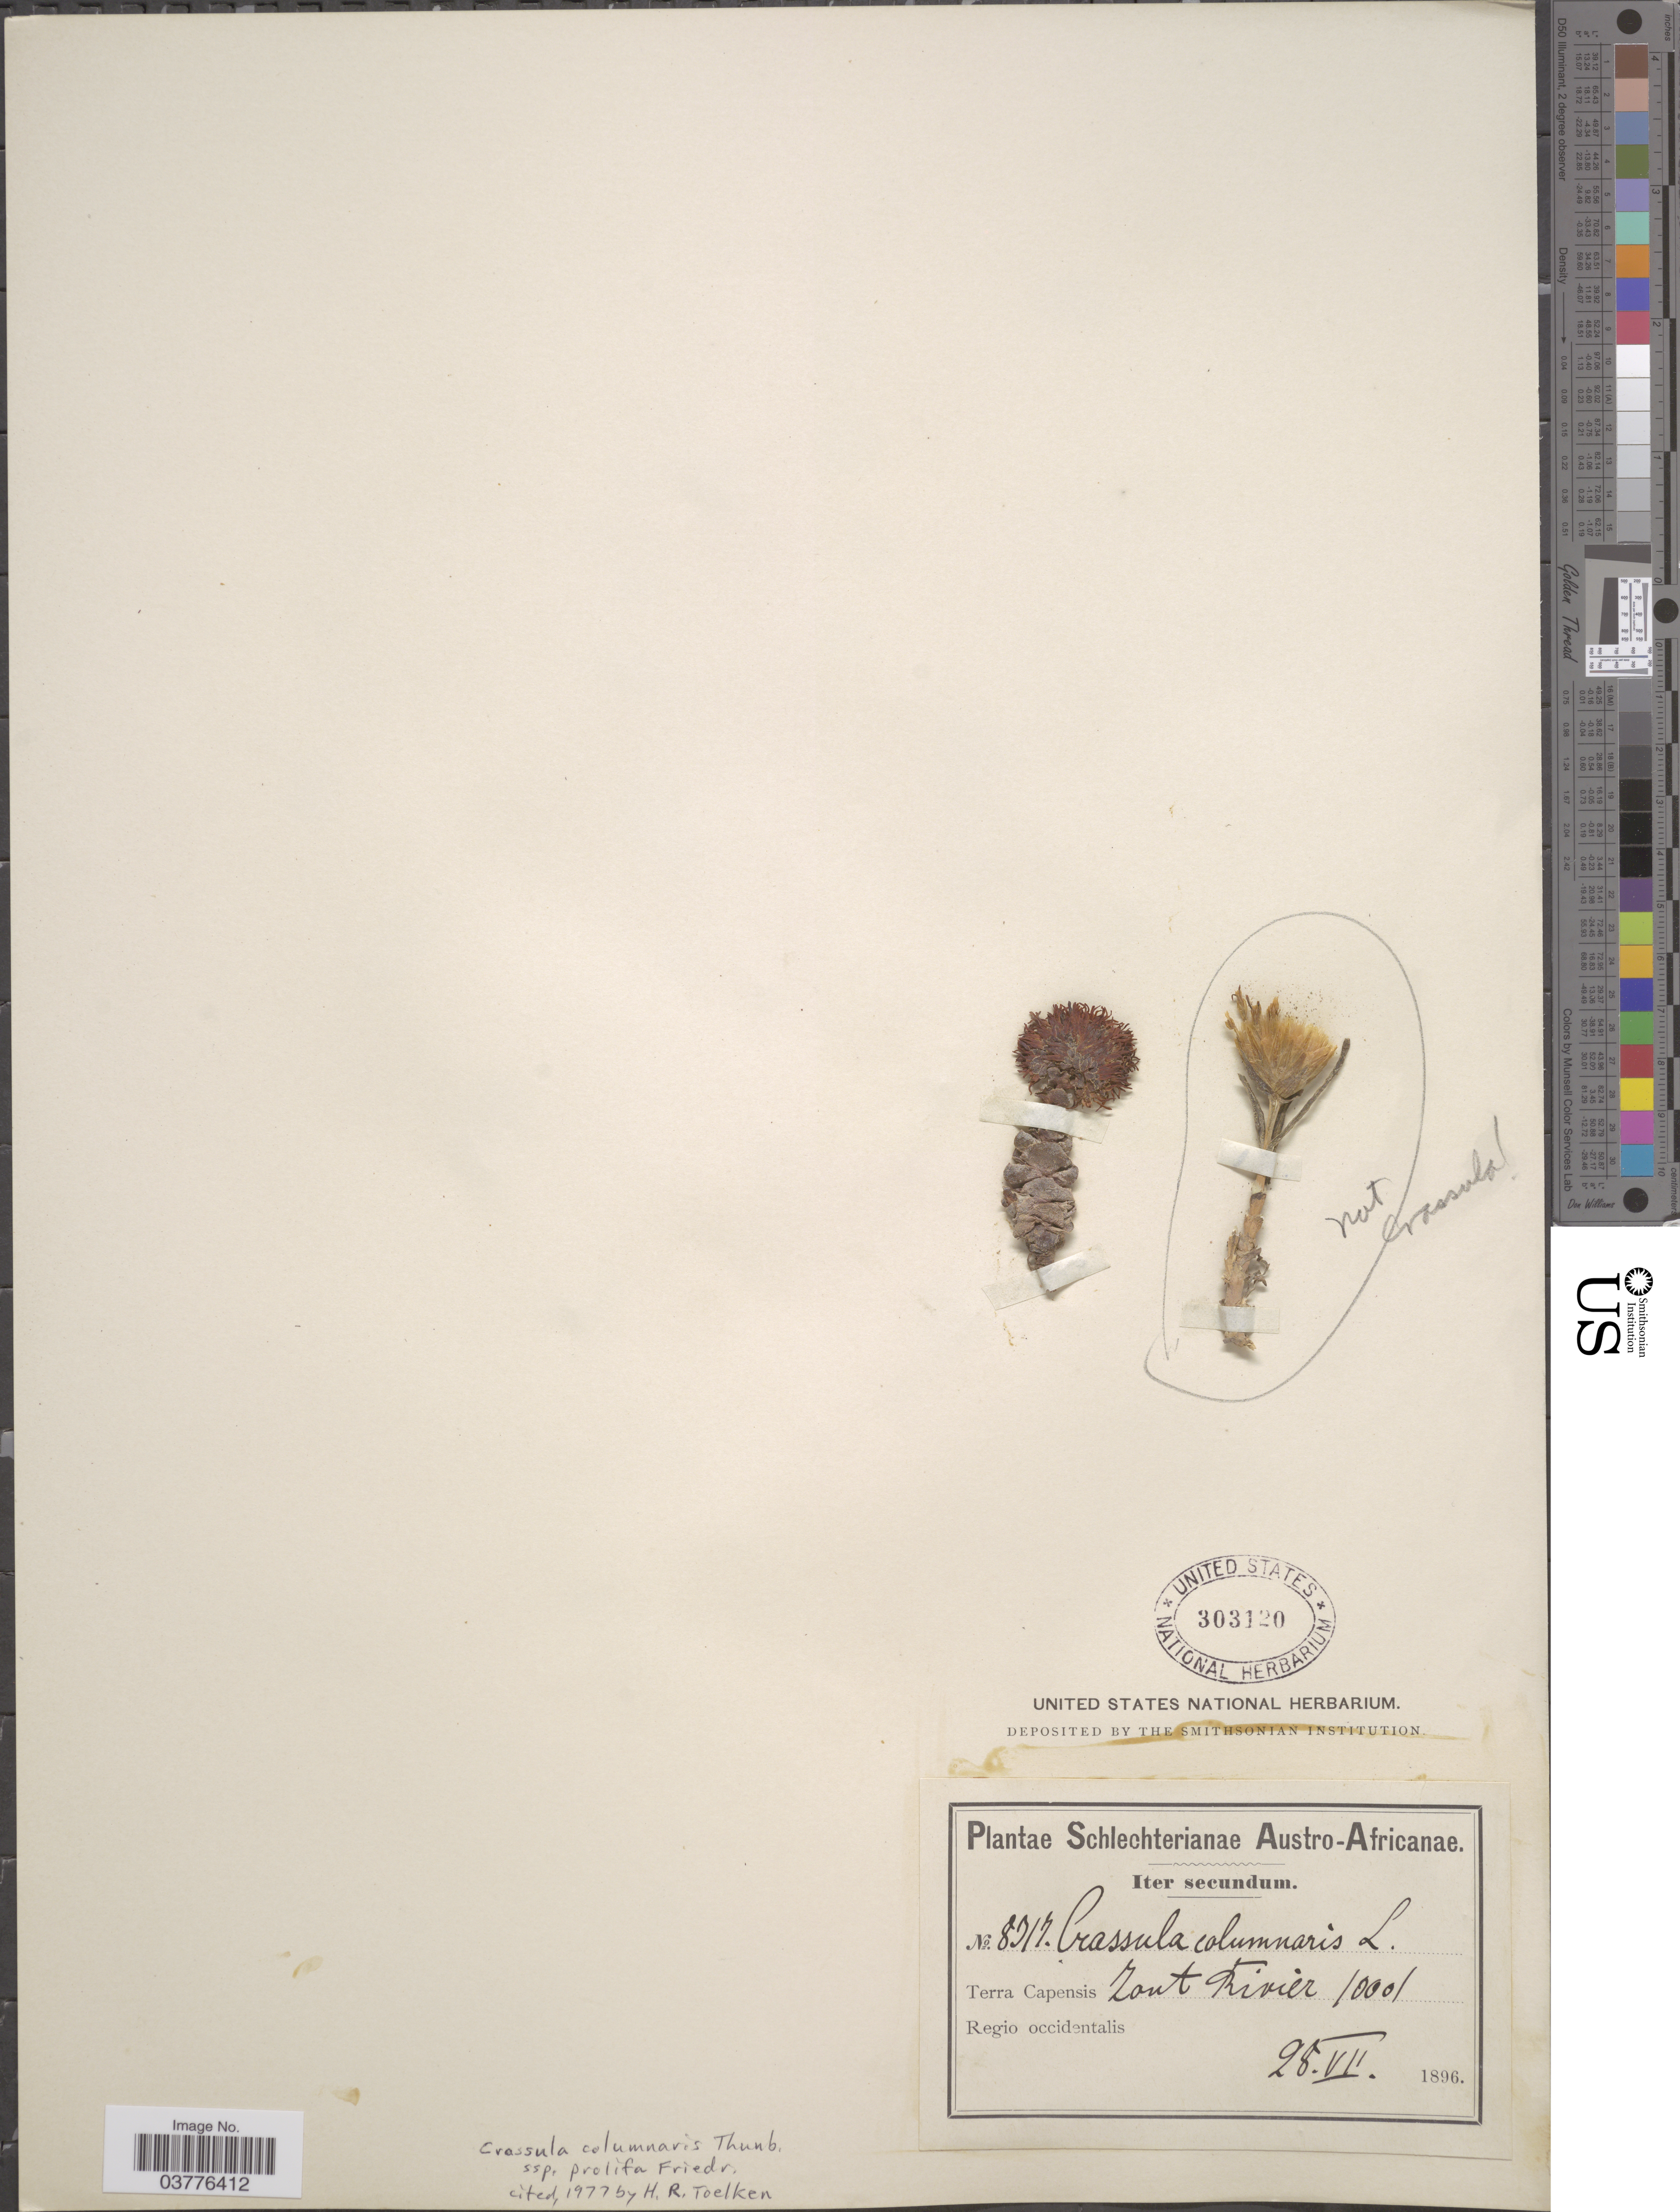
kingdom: Plantae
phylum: Tracheophyta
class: Magnoliopsida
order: Saxifragales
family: Crassulaceae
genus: Crassula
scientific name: Crassula columnaris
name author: L. f.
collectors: Schlechter, --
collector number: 8317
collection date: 1896-07-28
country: South Africa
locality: Austro-Africanae. Terra Capensis. Zout Rivier. Regio occidentalis.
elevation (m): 305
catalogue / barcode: US 303120